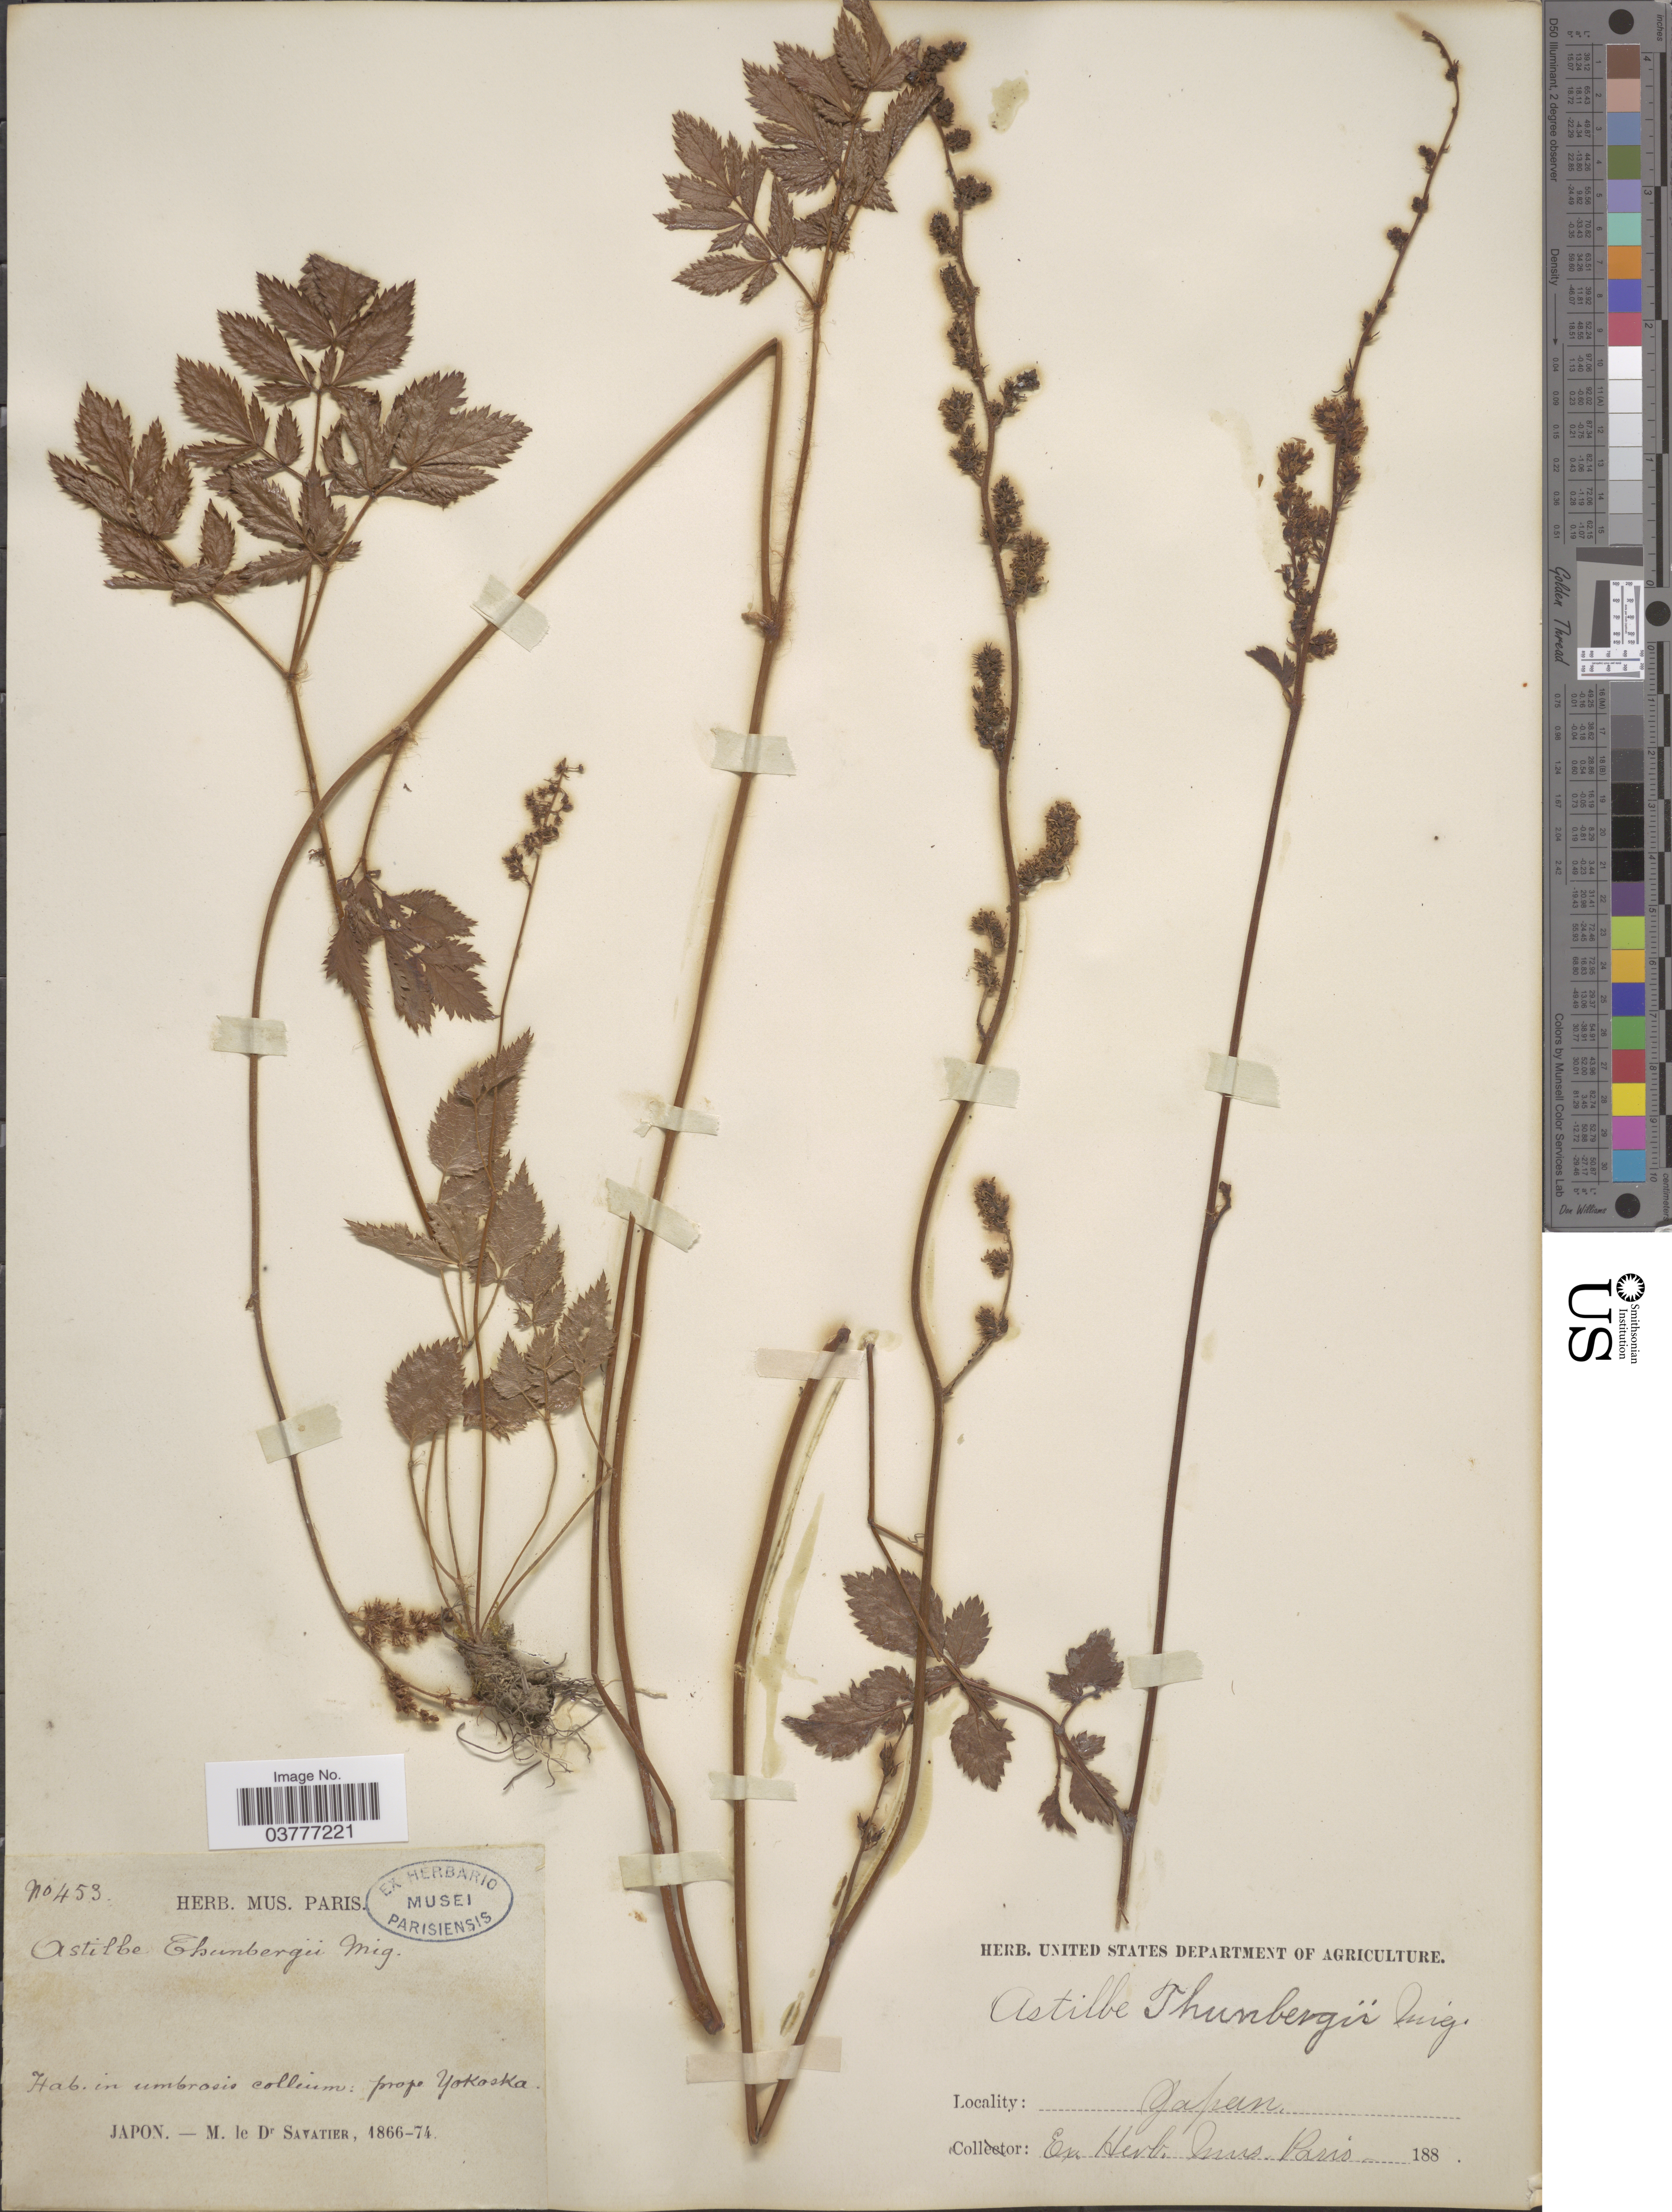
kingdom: Plantae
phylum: Tracheophyta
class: Magnoliopsida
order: Saxifragales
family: Saxifragaceae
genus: Astilbe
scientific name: Astilbe thunbergii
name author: (Siebold & Zucc.) Miq.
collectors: M. Savatier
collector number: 453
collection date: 1866/1874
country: Japan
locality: In umbrosis collium: prope Yokoska.